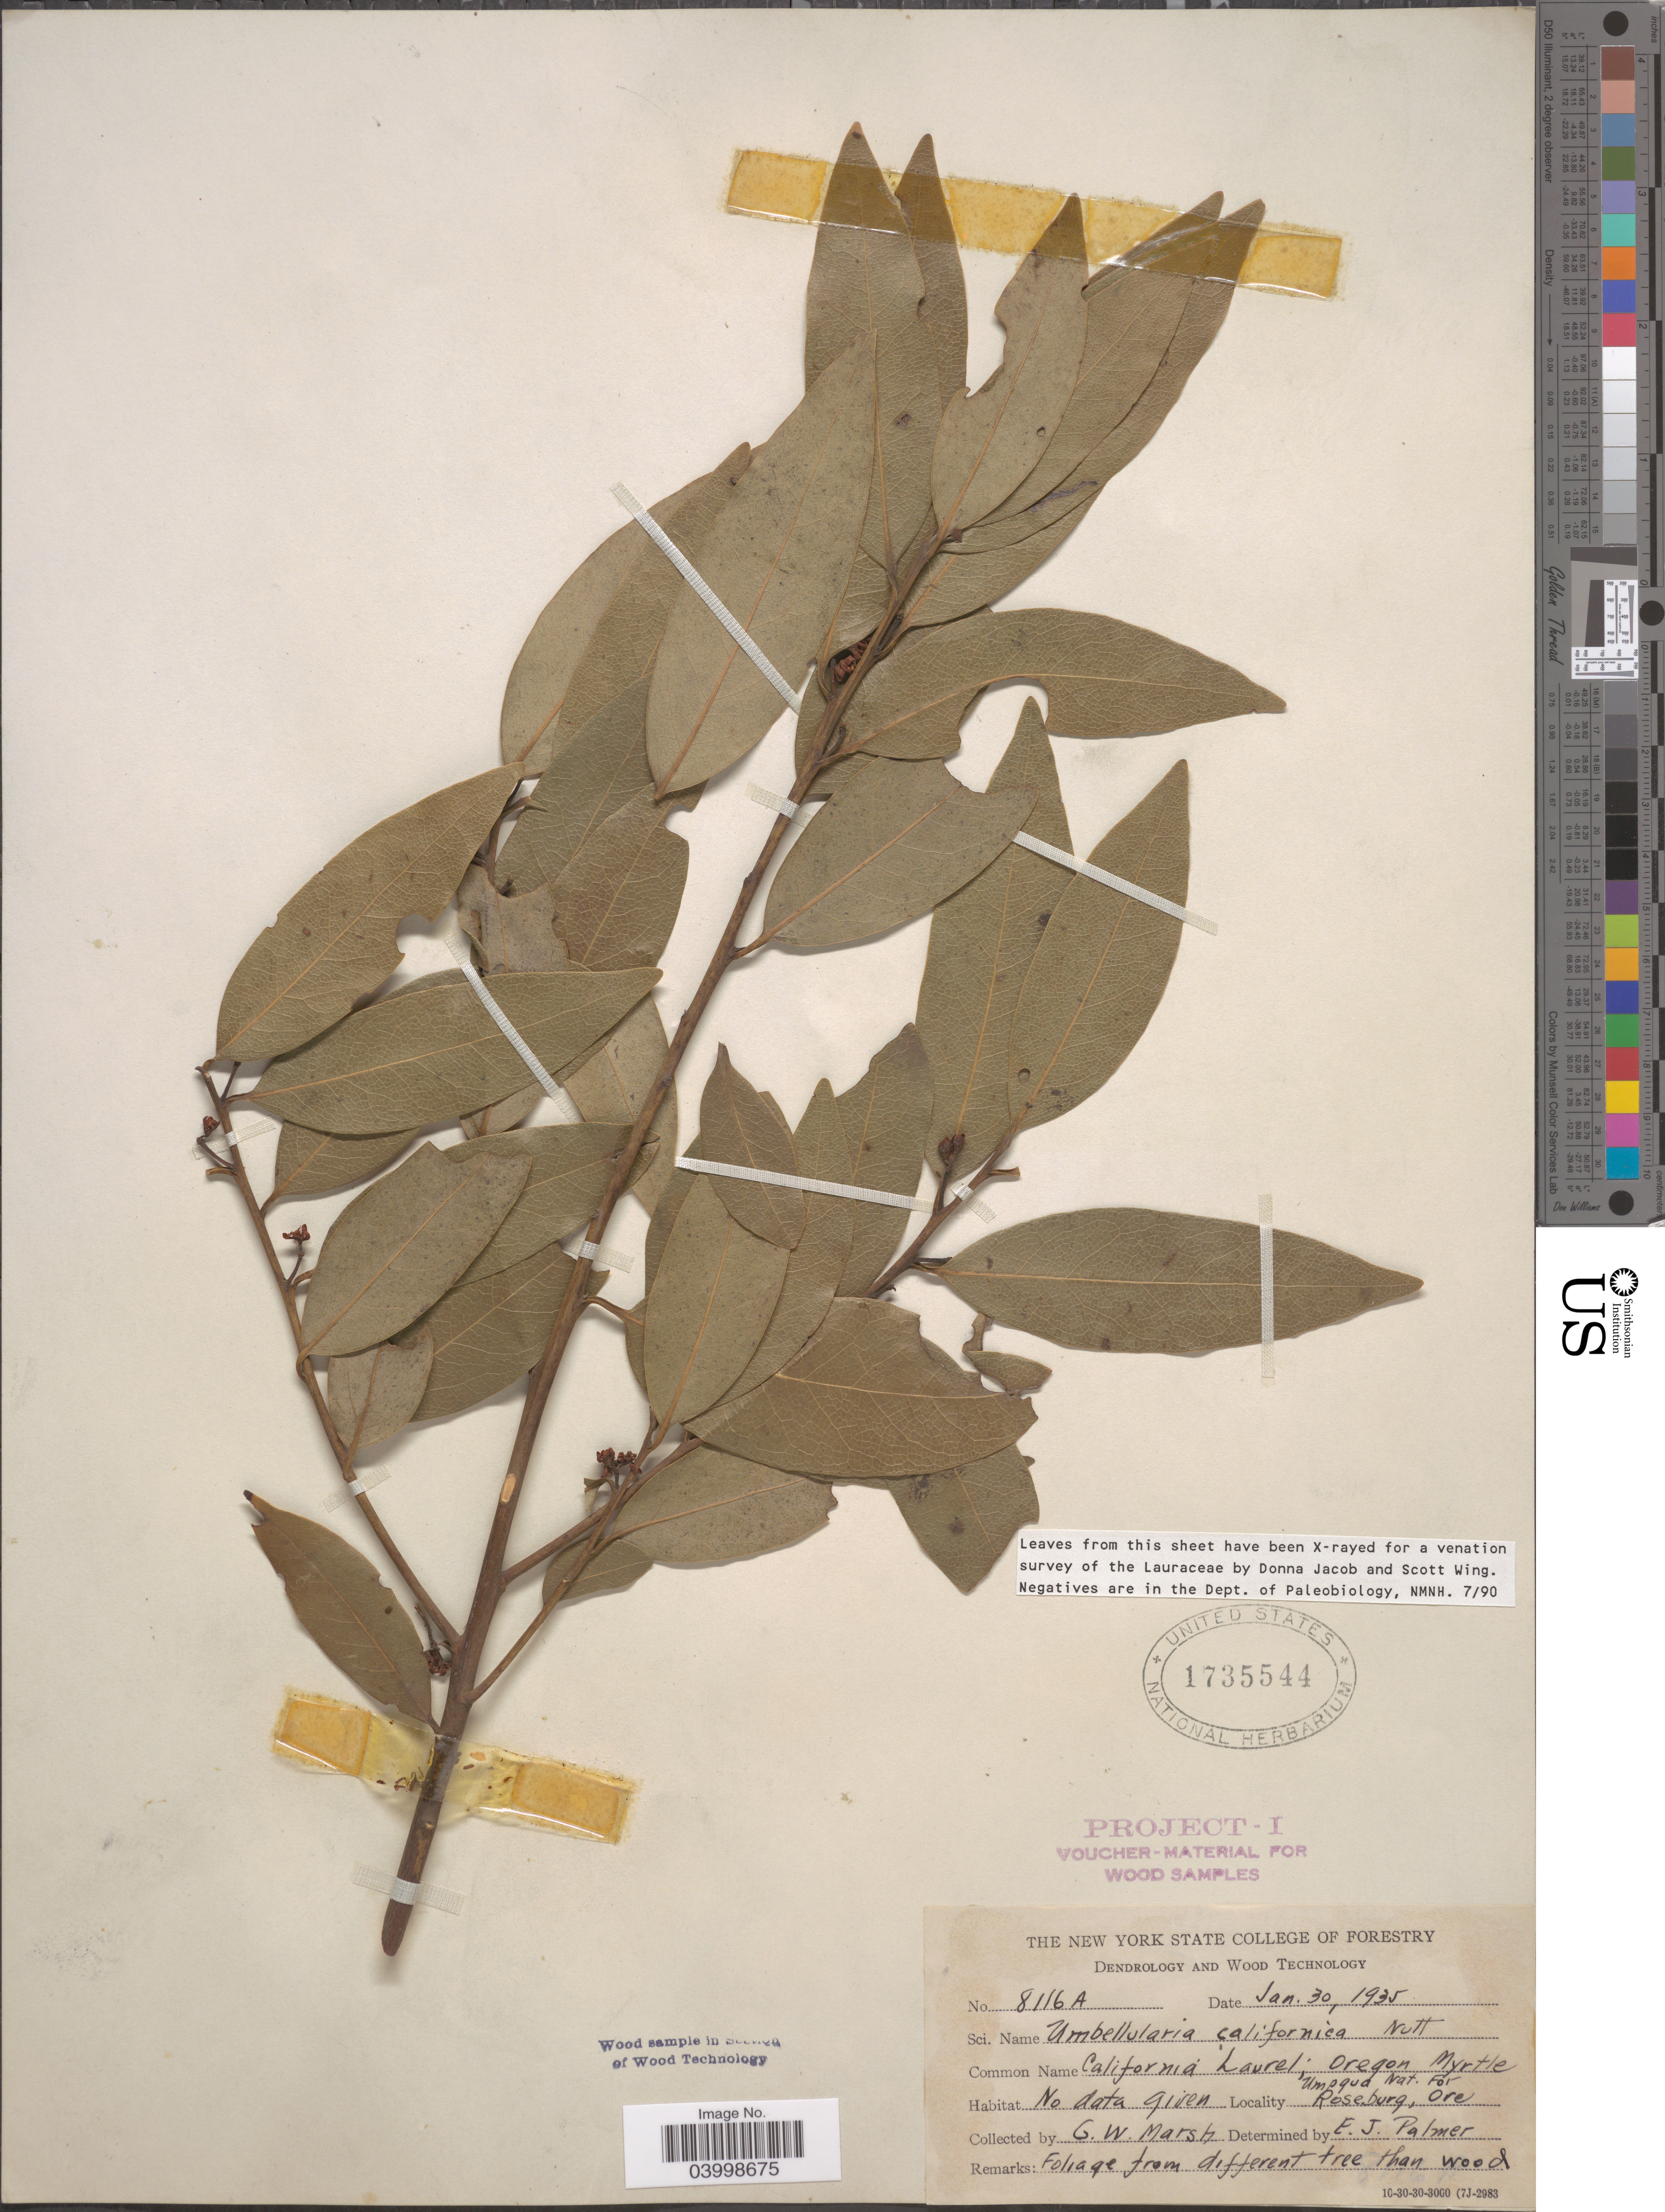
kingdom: Plantae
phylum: Tracheophyta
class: Magnoliopsida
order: Laurales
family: Lauraceae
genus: Umbellularia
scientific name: Umbellularia californica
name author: (Hook. & Arn.) Nutt.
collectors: G. W. Marsh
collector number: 8116A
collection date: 1935-01-30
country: United States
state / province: Oregon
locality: Umpqua Nat. For. [unsure placement] Roseburg.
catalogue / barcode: US 1735544